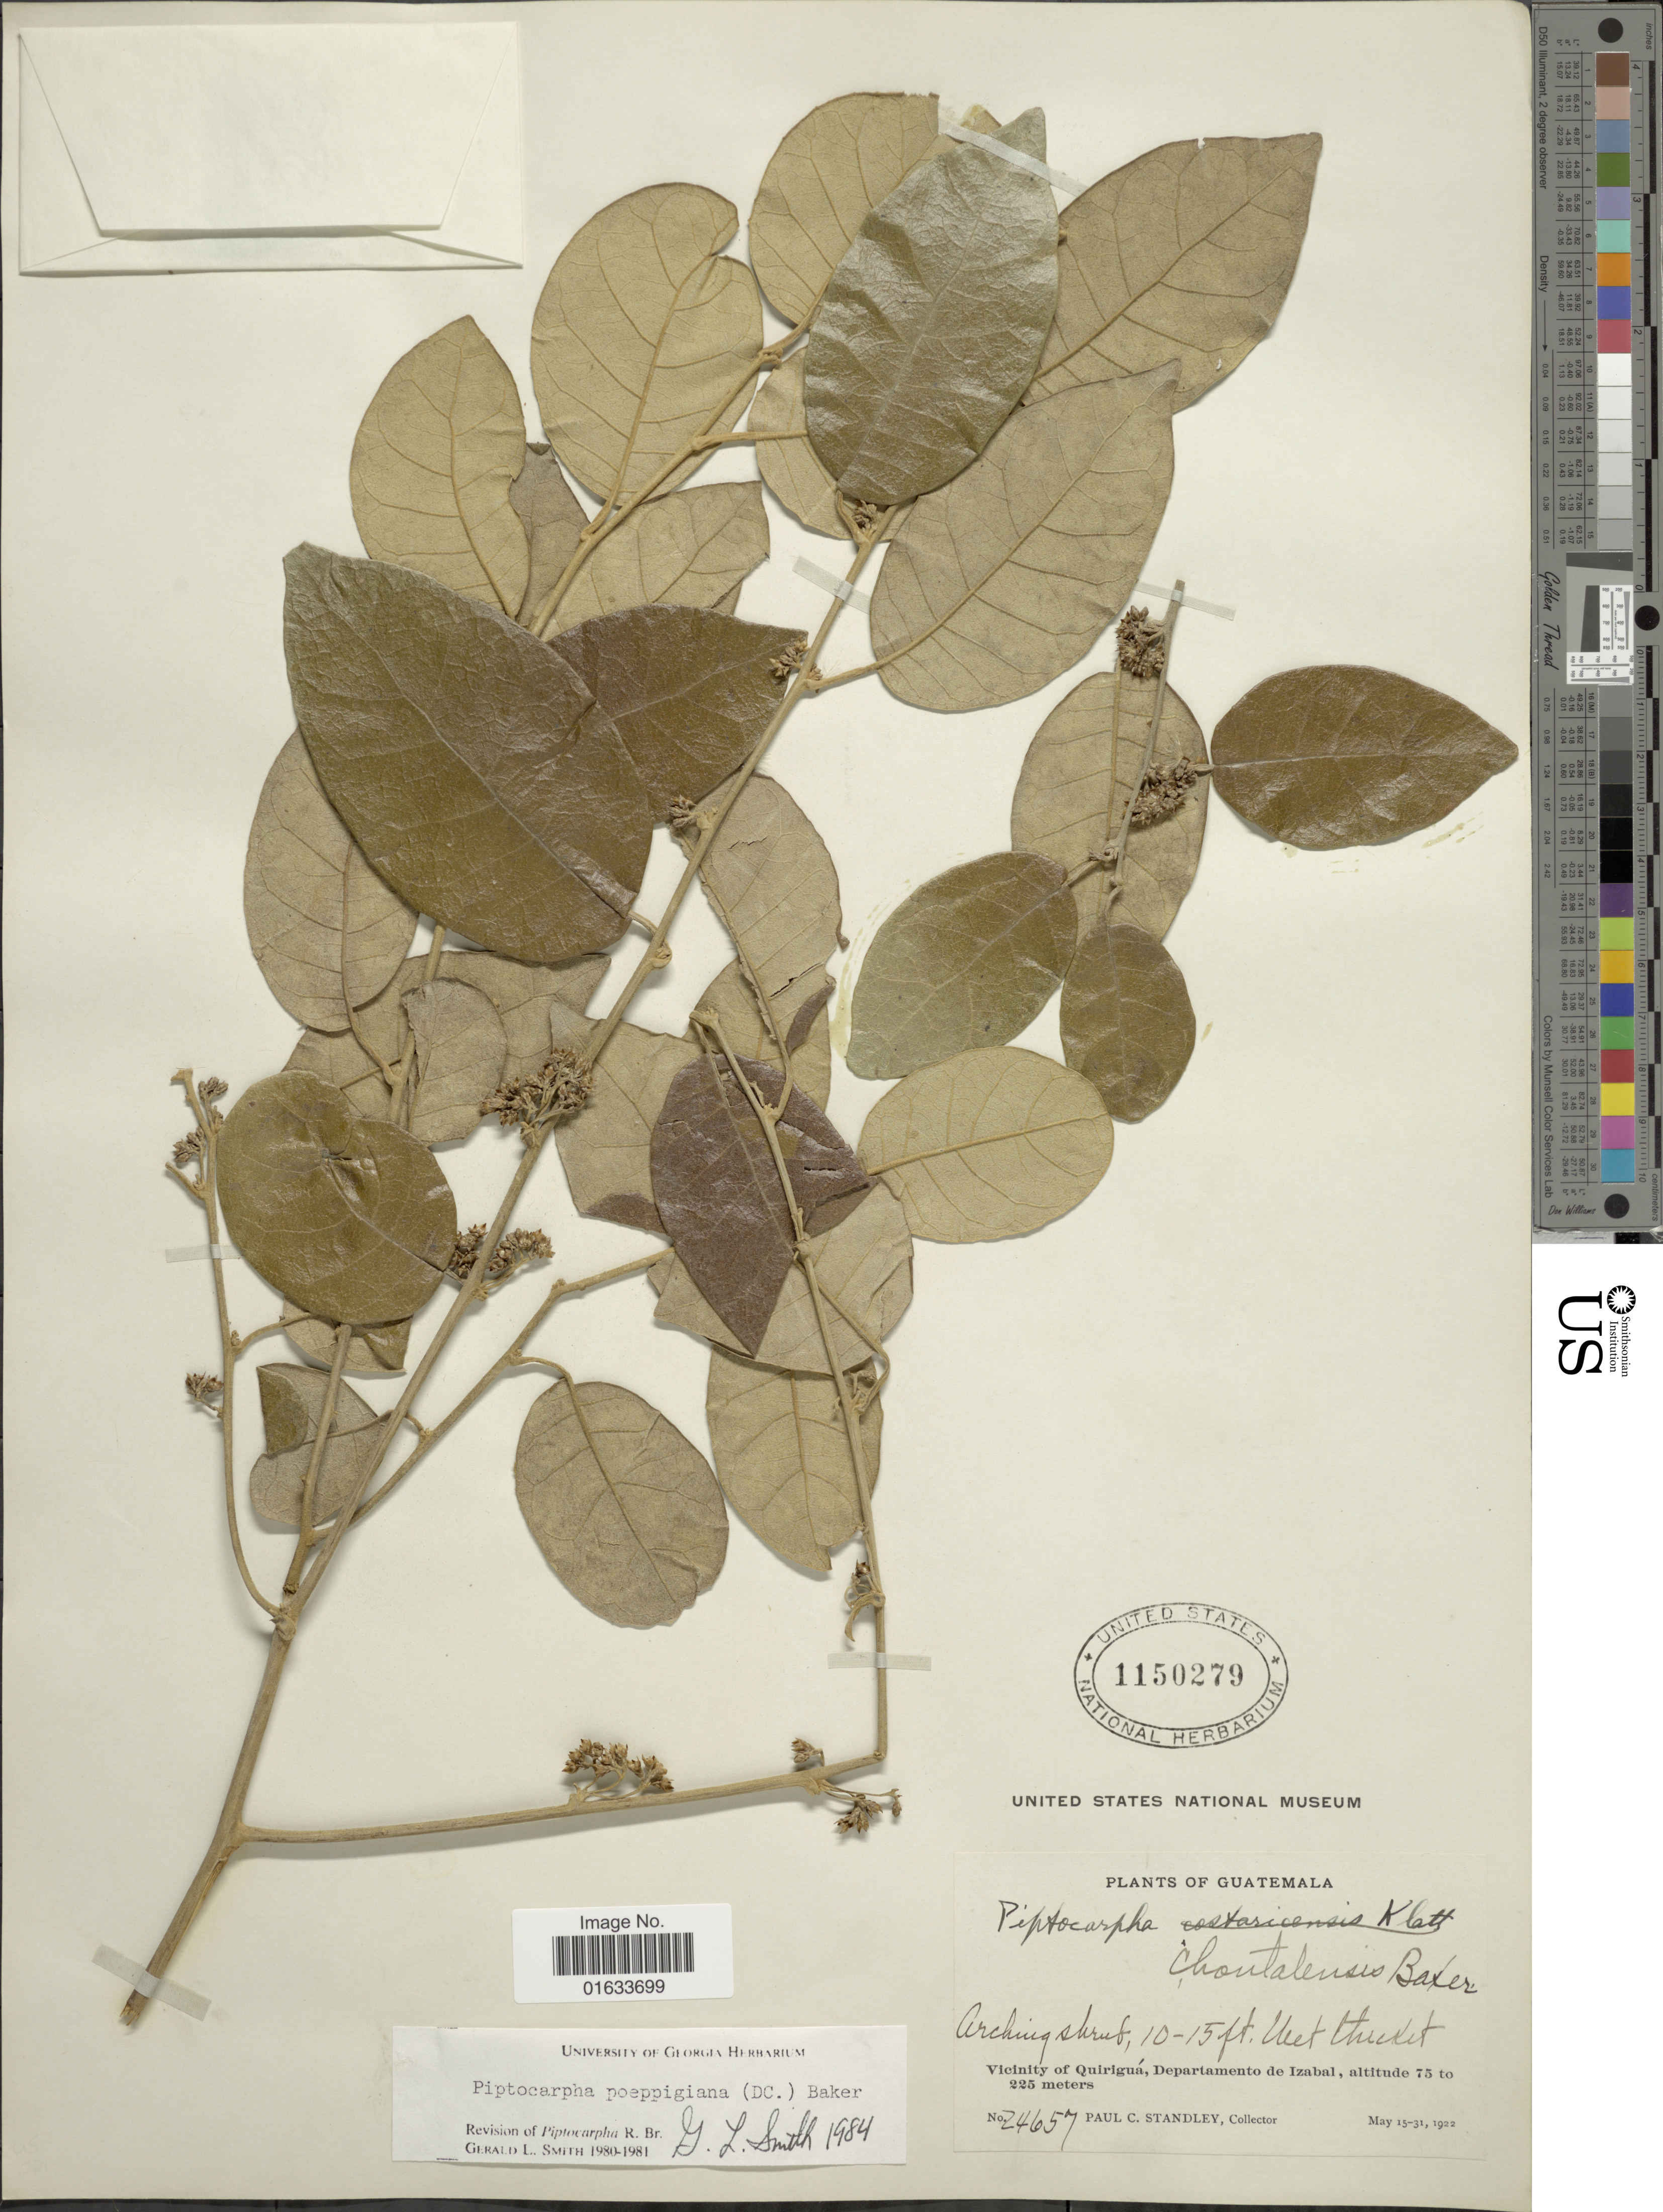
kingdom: Plantae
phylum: Tracheophyta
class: Magnoliopsida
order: Asterales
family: Asteraceae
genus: Piptocarpha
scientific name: Piptocarpha poeppigiana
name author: (DC.) Baker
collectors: P. C. Standley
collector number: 24657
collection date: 1922-05-15/1922-05-31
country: Guatemala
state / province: Izabal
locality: Vicinity of Quiriguá, Departamento de Izabal.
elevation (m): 75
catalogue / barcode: US 1150279